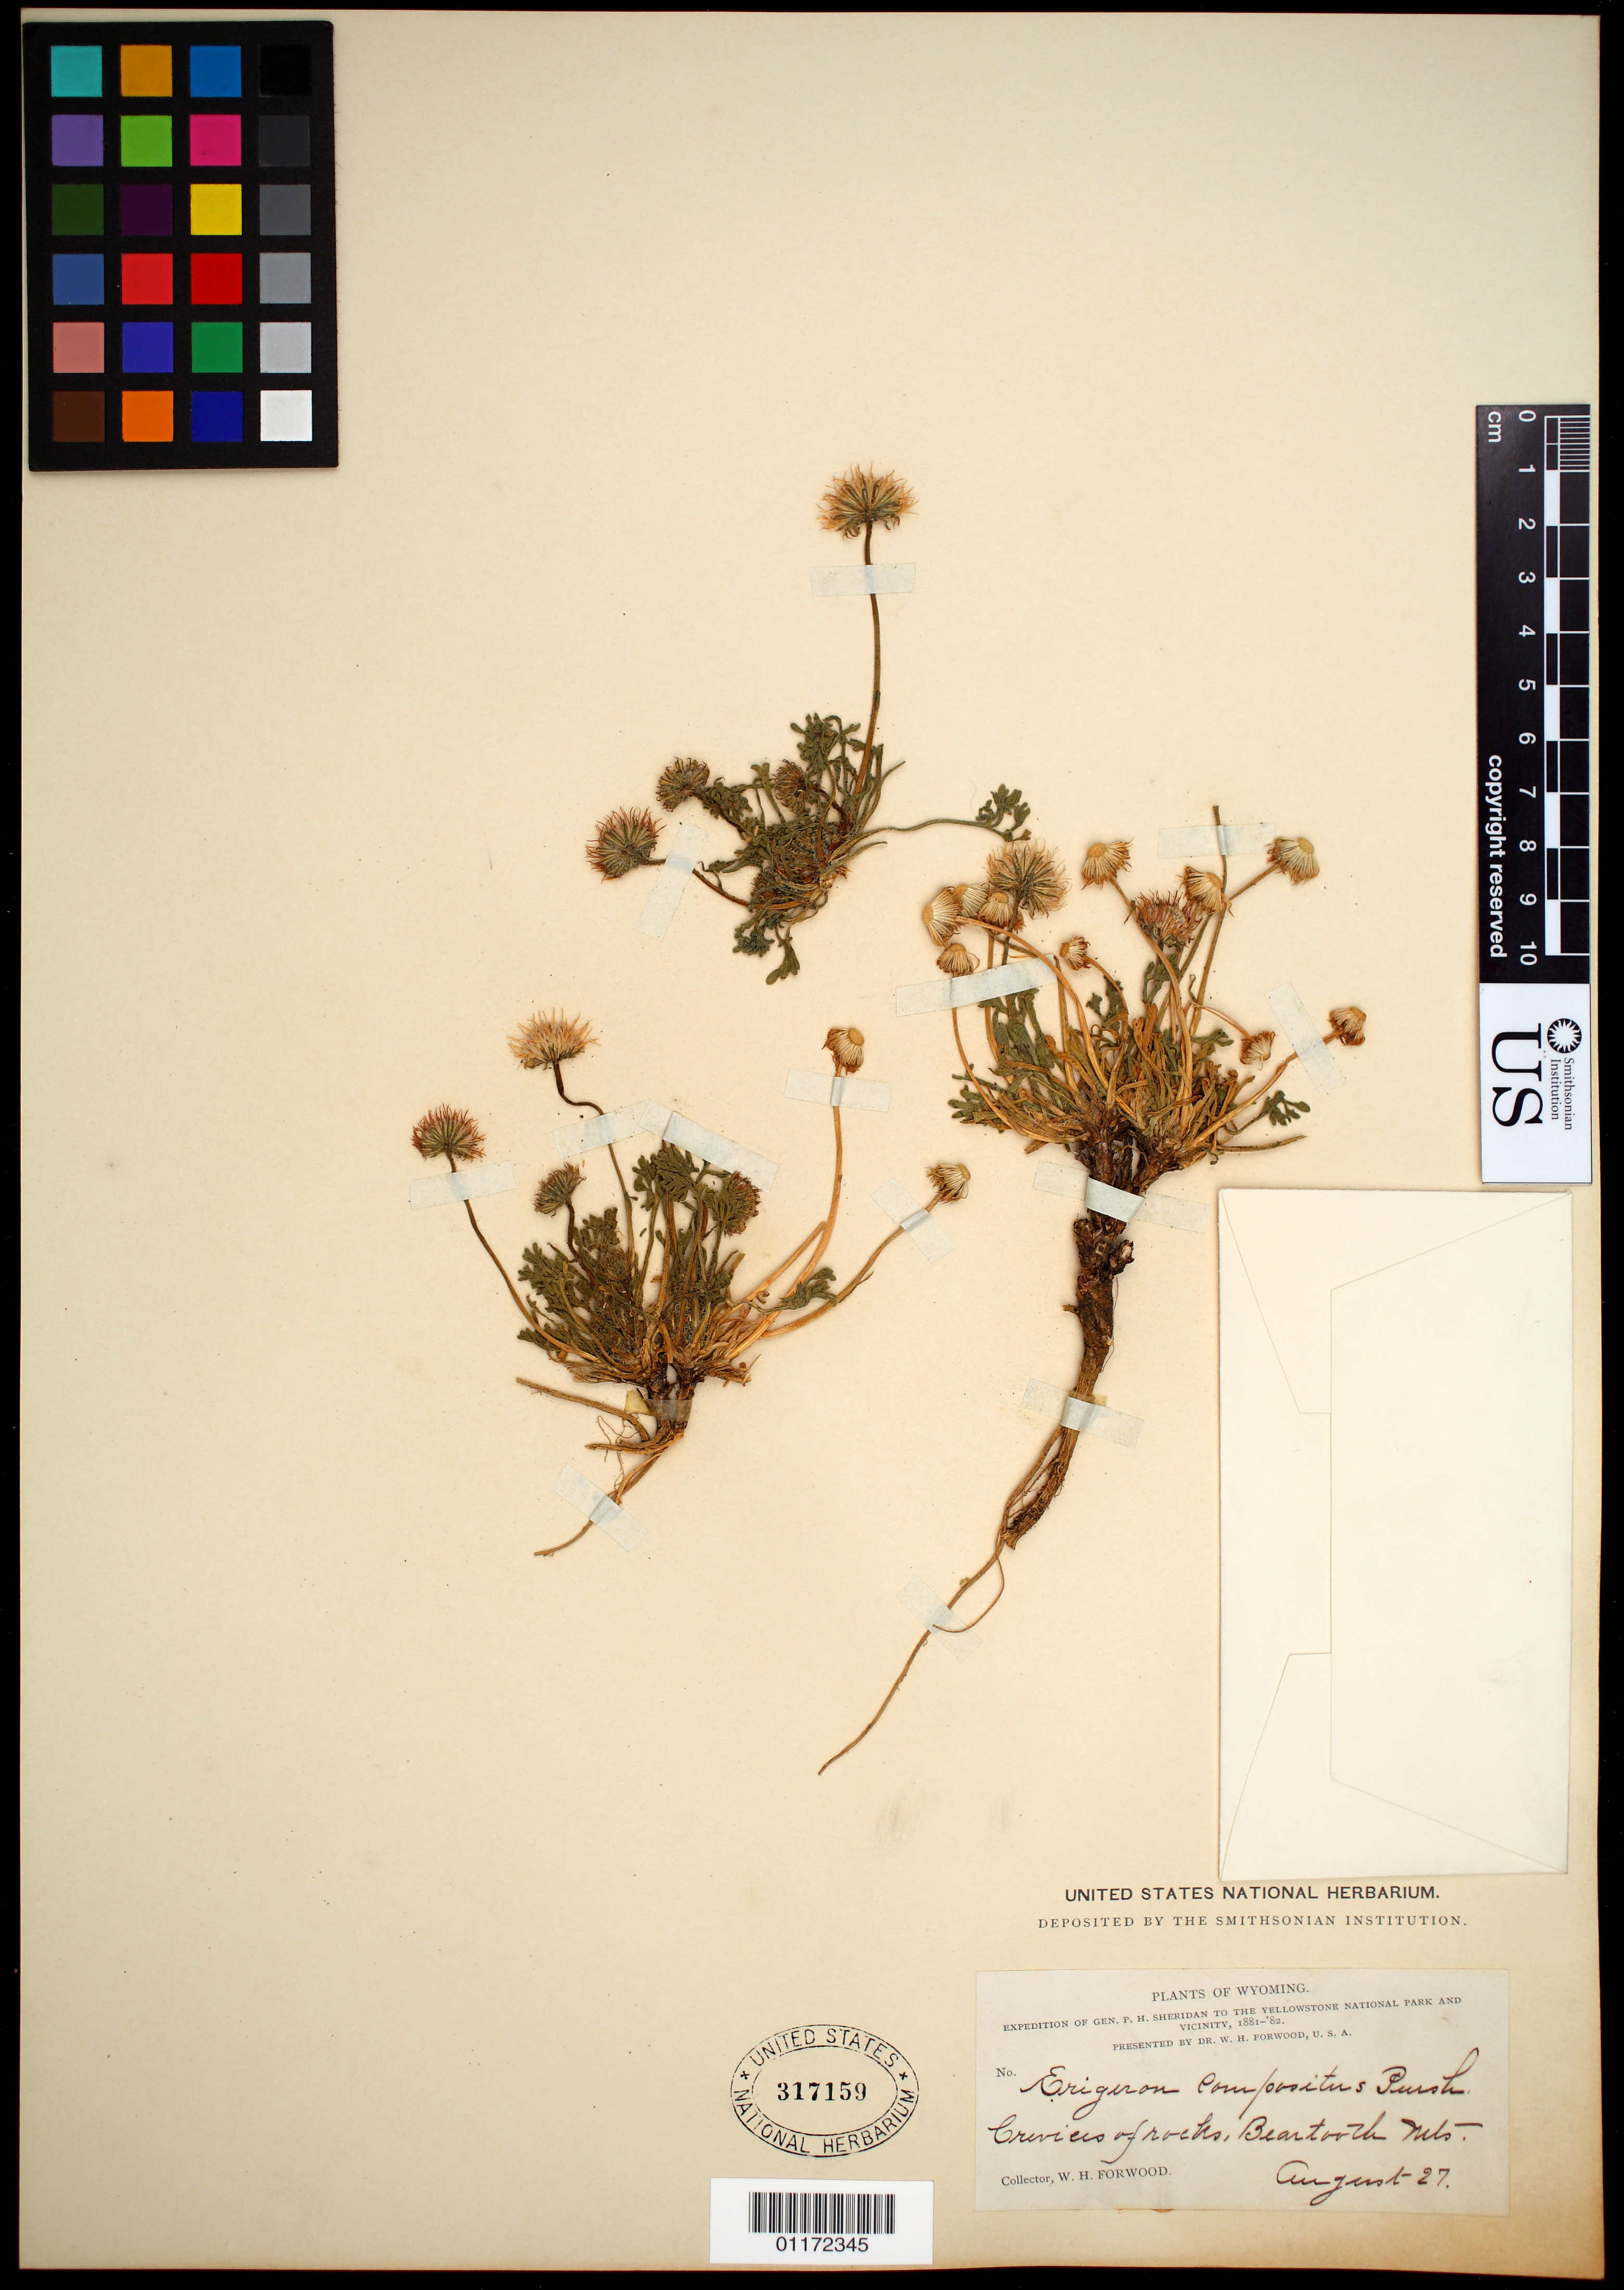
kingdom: Plantae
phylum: Tracheophyta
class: Magnoliopsida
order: Asterales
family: Asteraceae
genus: Erigeron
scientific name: Erigeron compositus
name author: Pursh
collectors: W. Forwood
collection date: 1881-08-27 or 1882-08-27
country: United States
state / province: Wyoming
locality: Beartooth Mts,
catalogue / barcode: US 317159